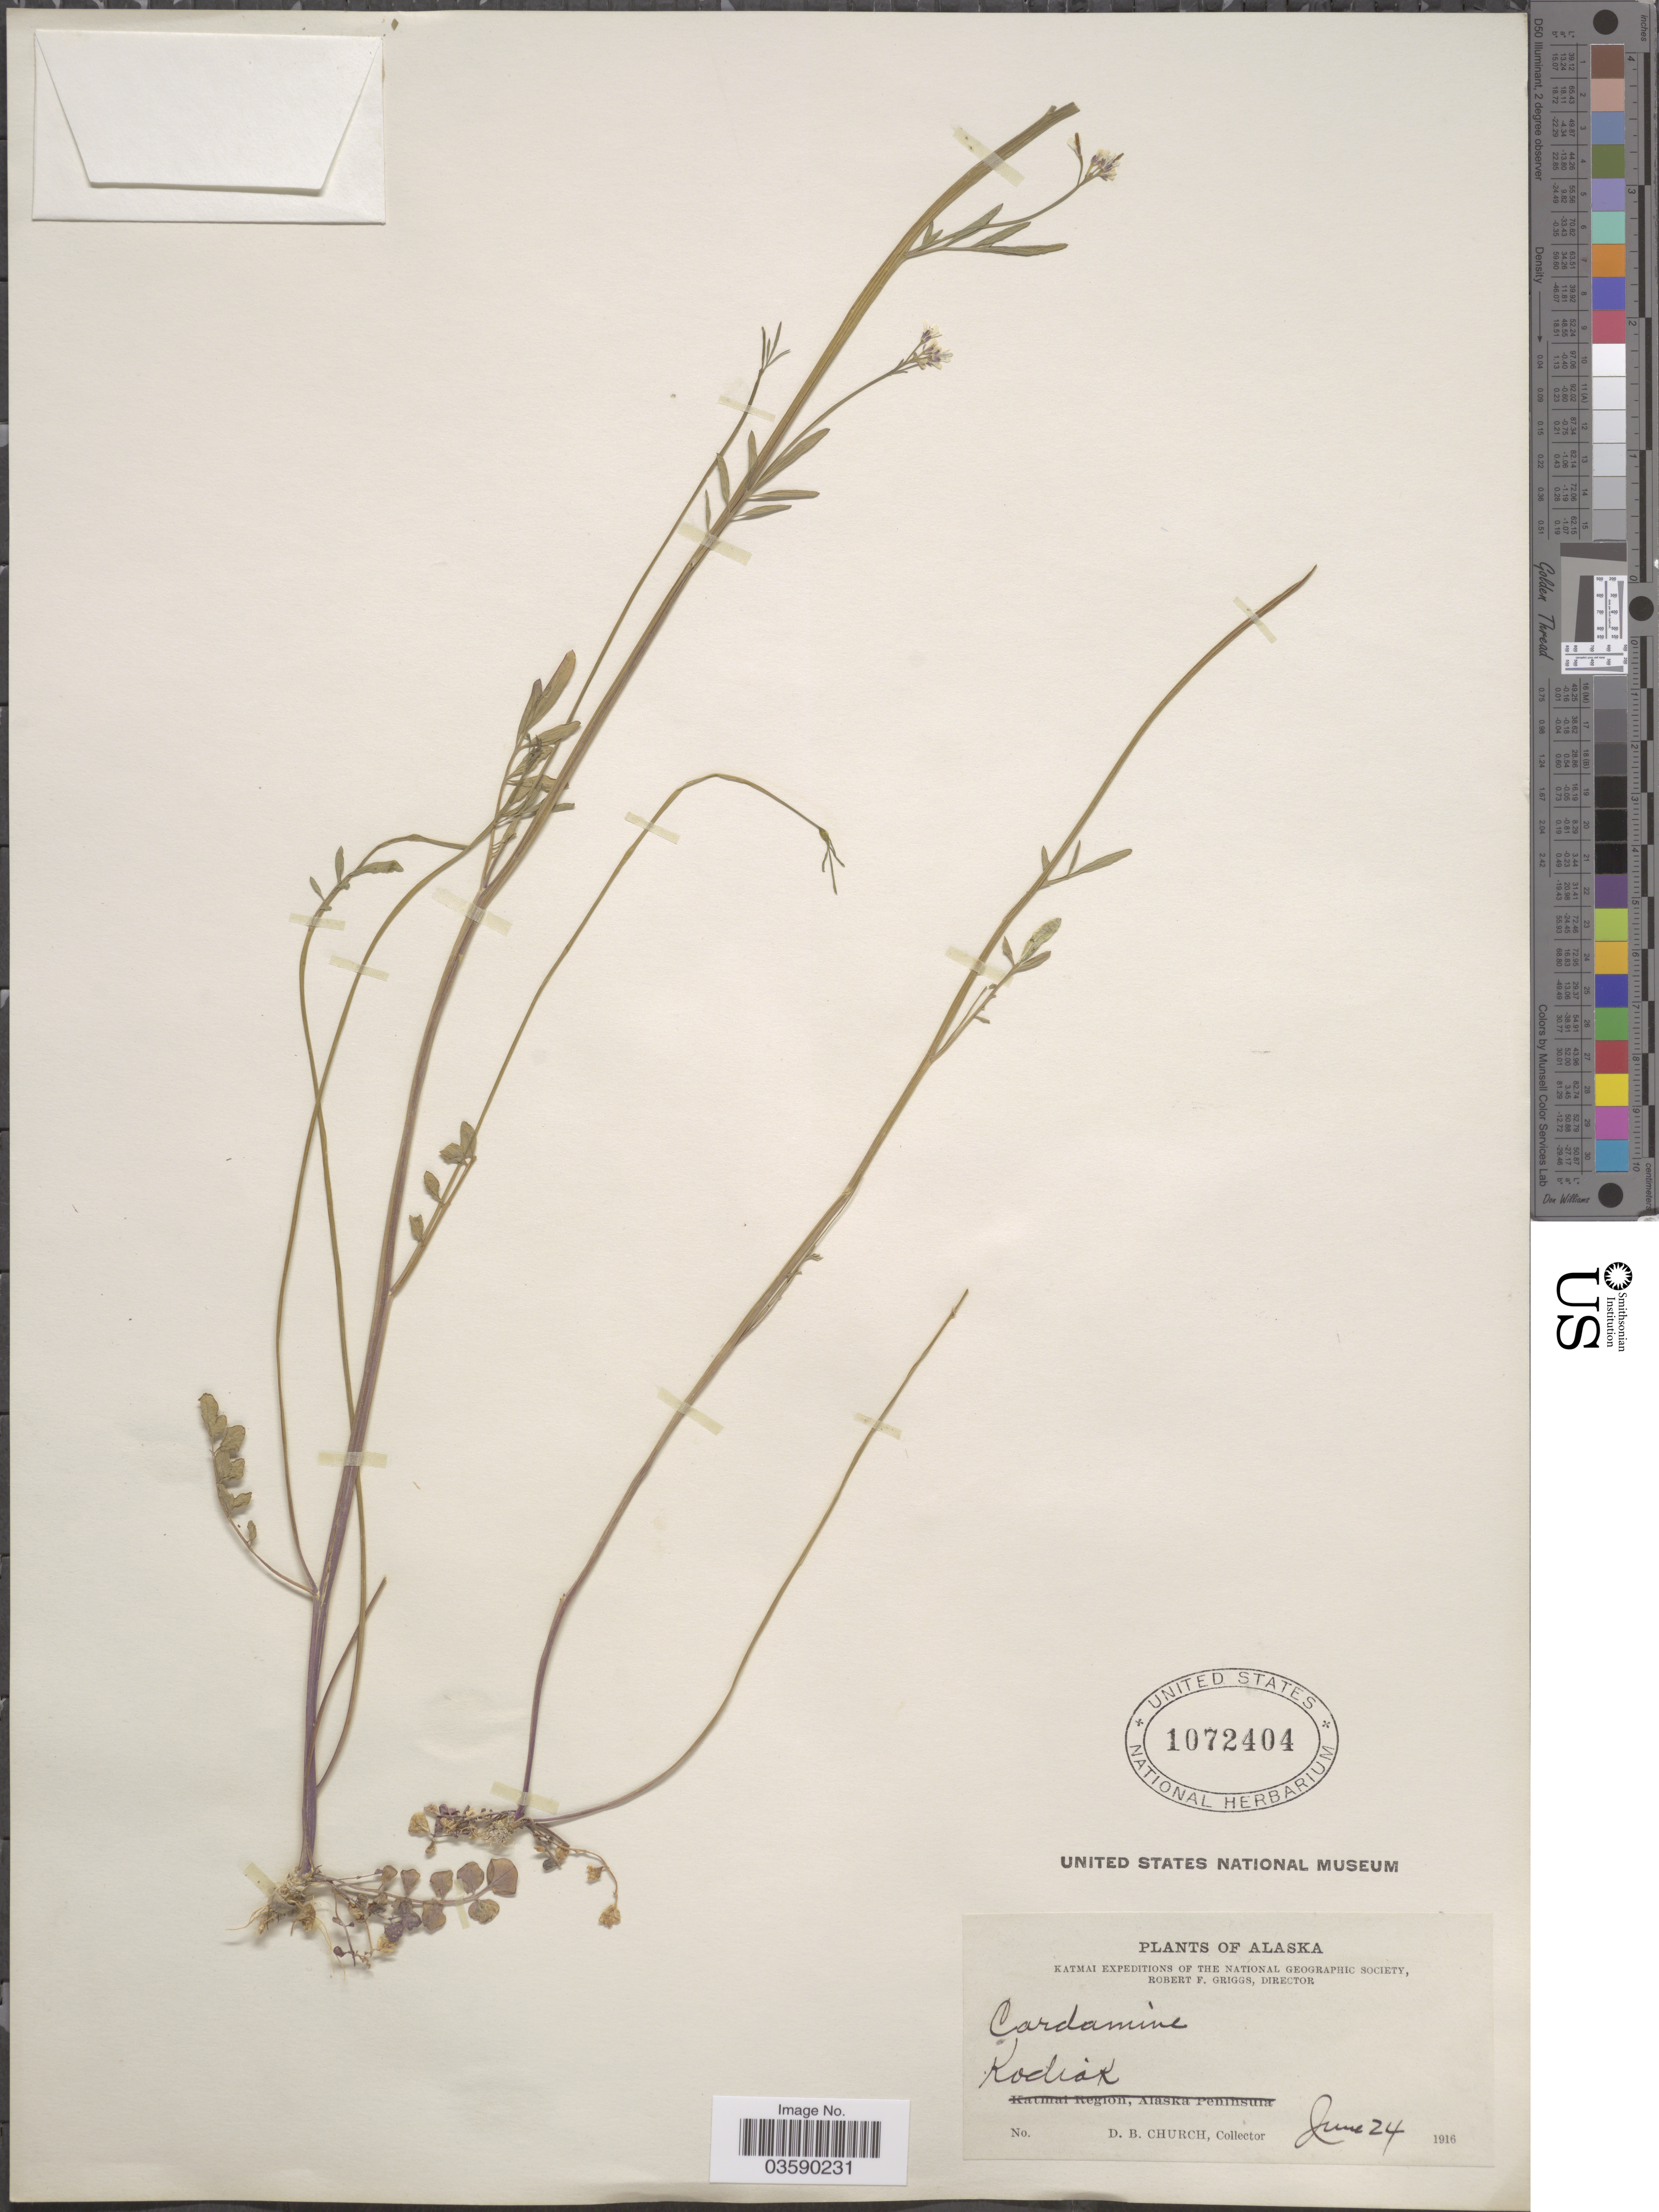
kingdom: Plantae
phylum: Tracheophyta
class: Magnoliopsida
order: Brassicales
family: Brassicaceae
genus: Cardamine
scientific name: Cardamine umbellata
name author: Greene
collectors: D. Church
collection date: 1916-06-24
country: United States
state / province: Alaska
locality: Kodiak.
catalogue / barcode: US 1072404